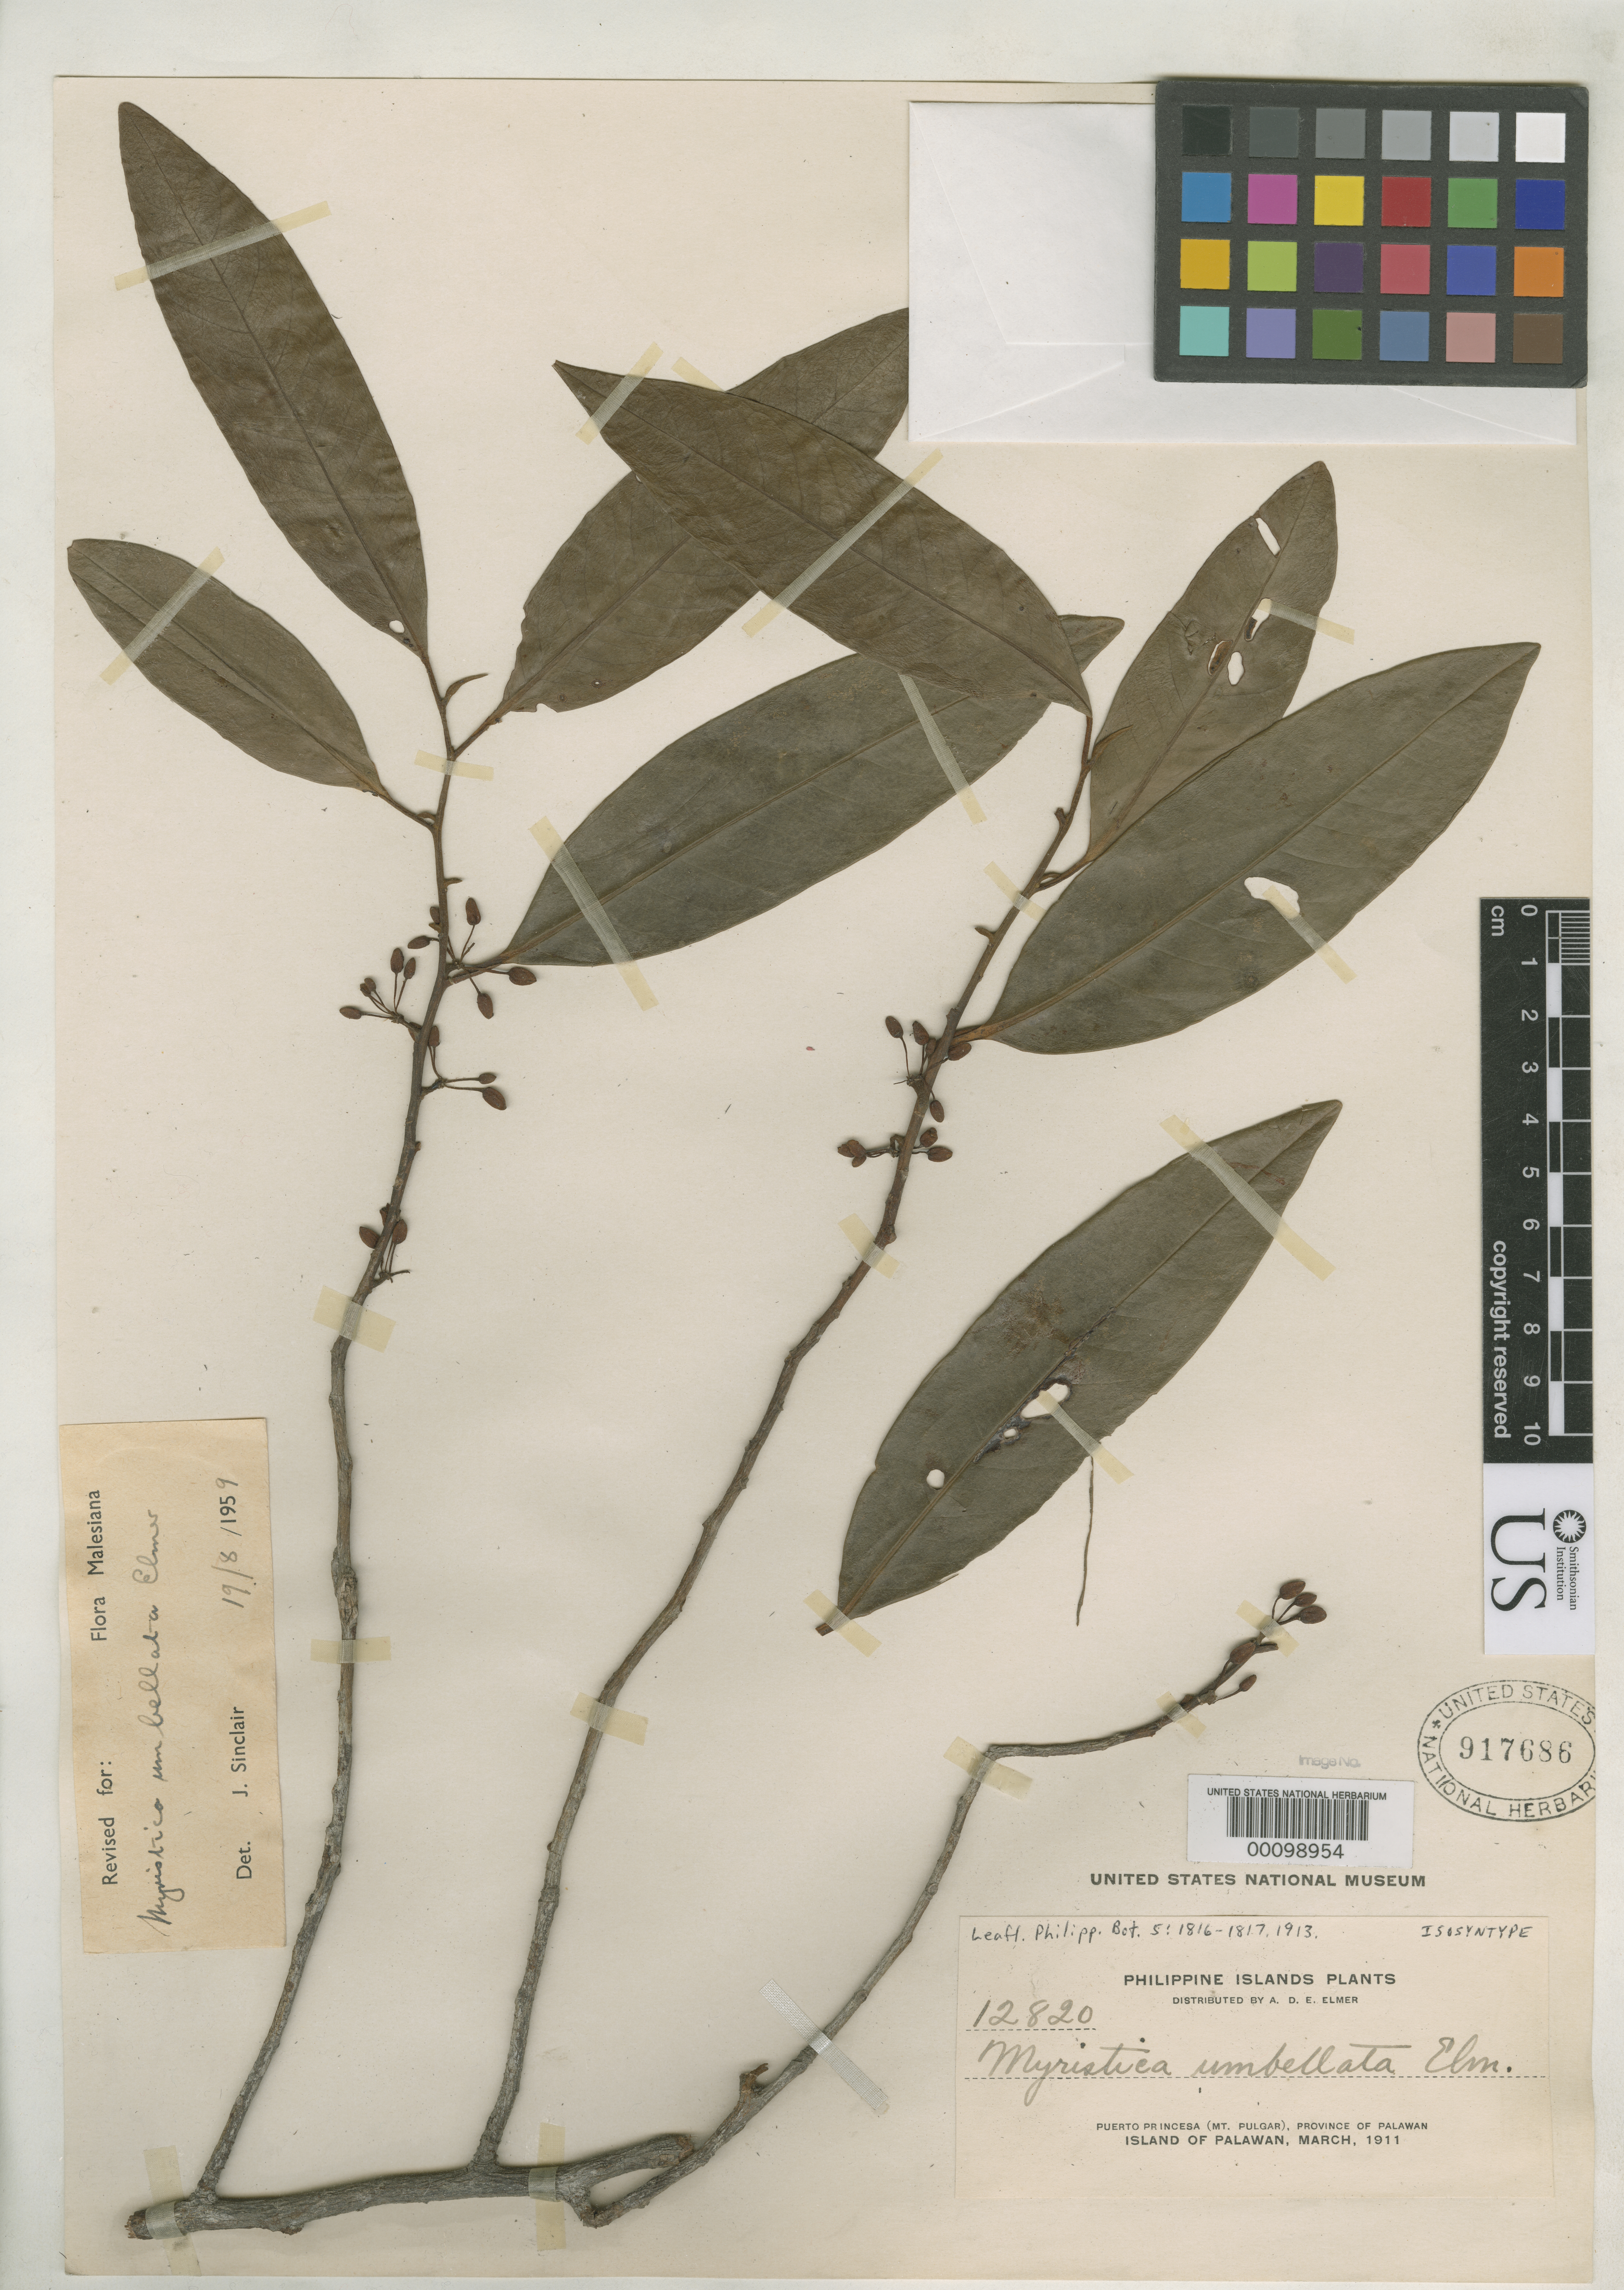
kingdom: Plantae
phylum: Tracheophyta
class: Magnoliopsida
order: Magnoliales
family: Myristicaceae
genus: Myristica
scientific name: Myristica umbellata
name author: Elmer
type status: Isosyntype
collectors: A. D. E. Elmer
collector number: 12820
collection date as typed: Mar 1911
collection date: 1911-03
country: Philippines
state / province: Mimaropa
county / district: Palawan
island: Palawan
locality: Puerto Princesa (Mt. Pulgar).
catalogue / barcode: US 917686